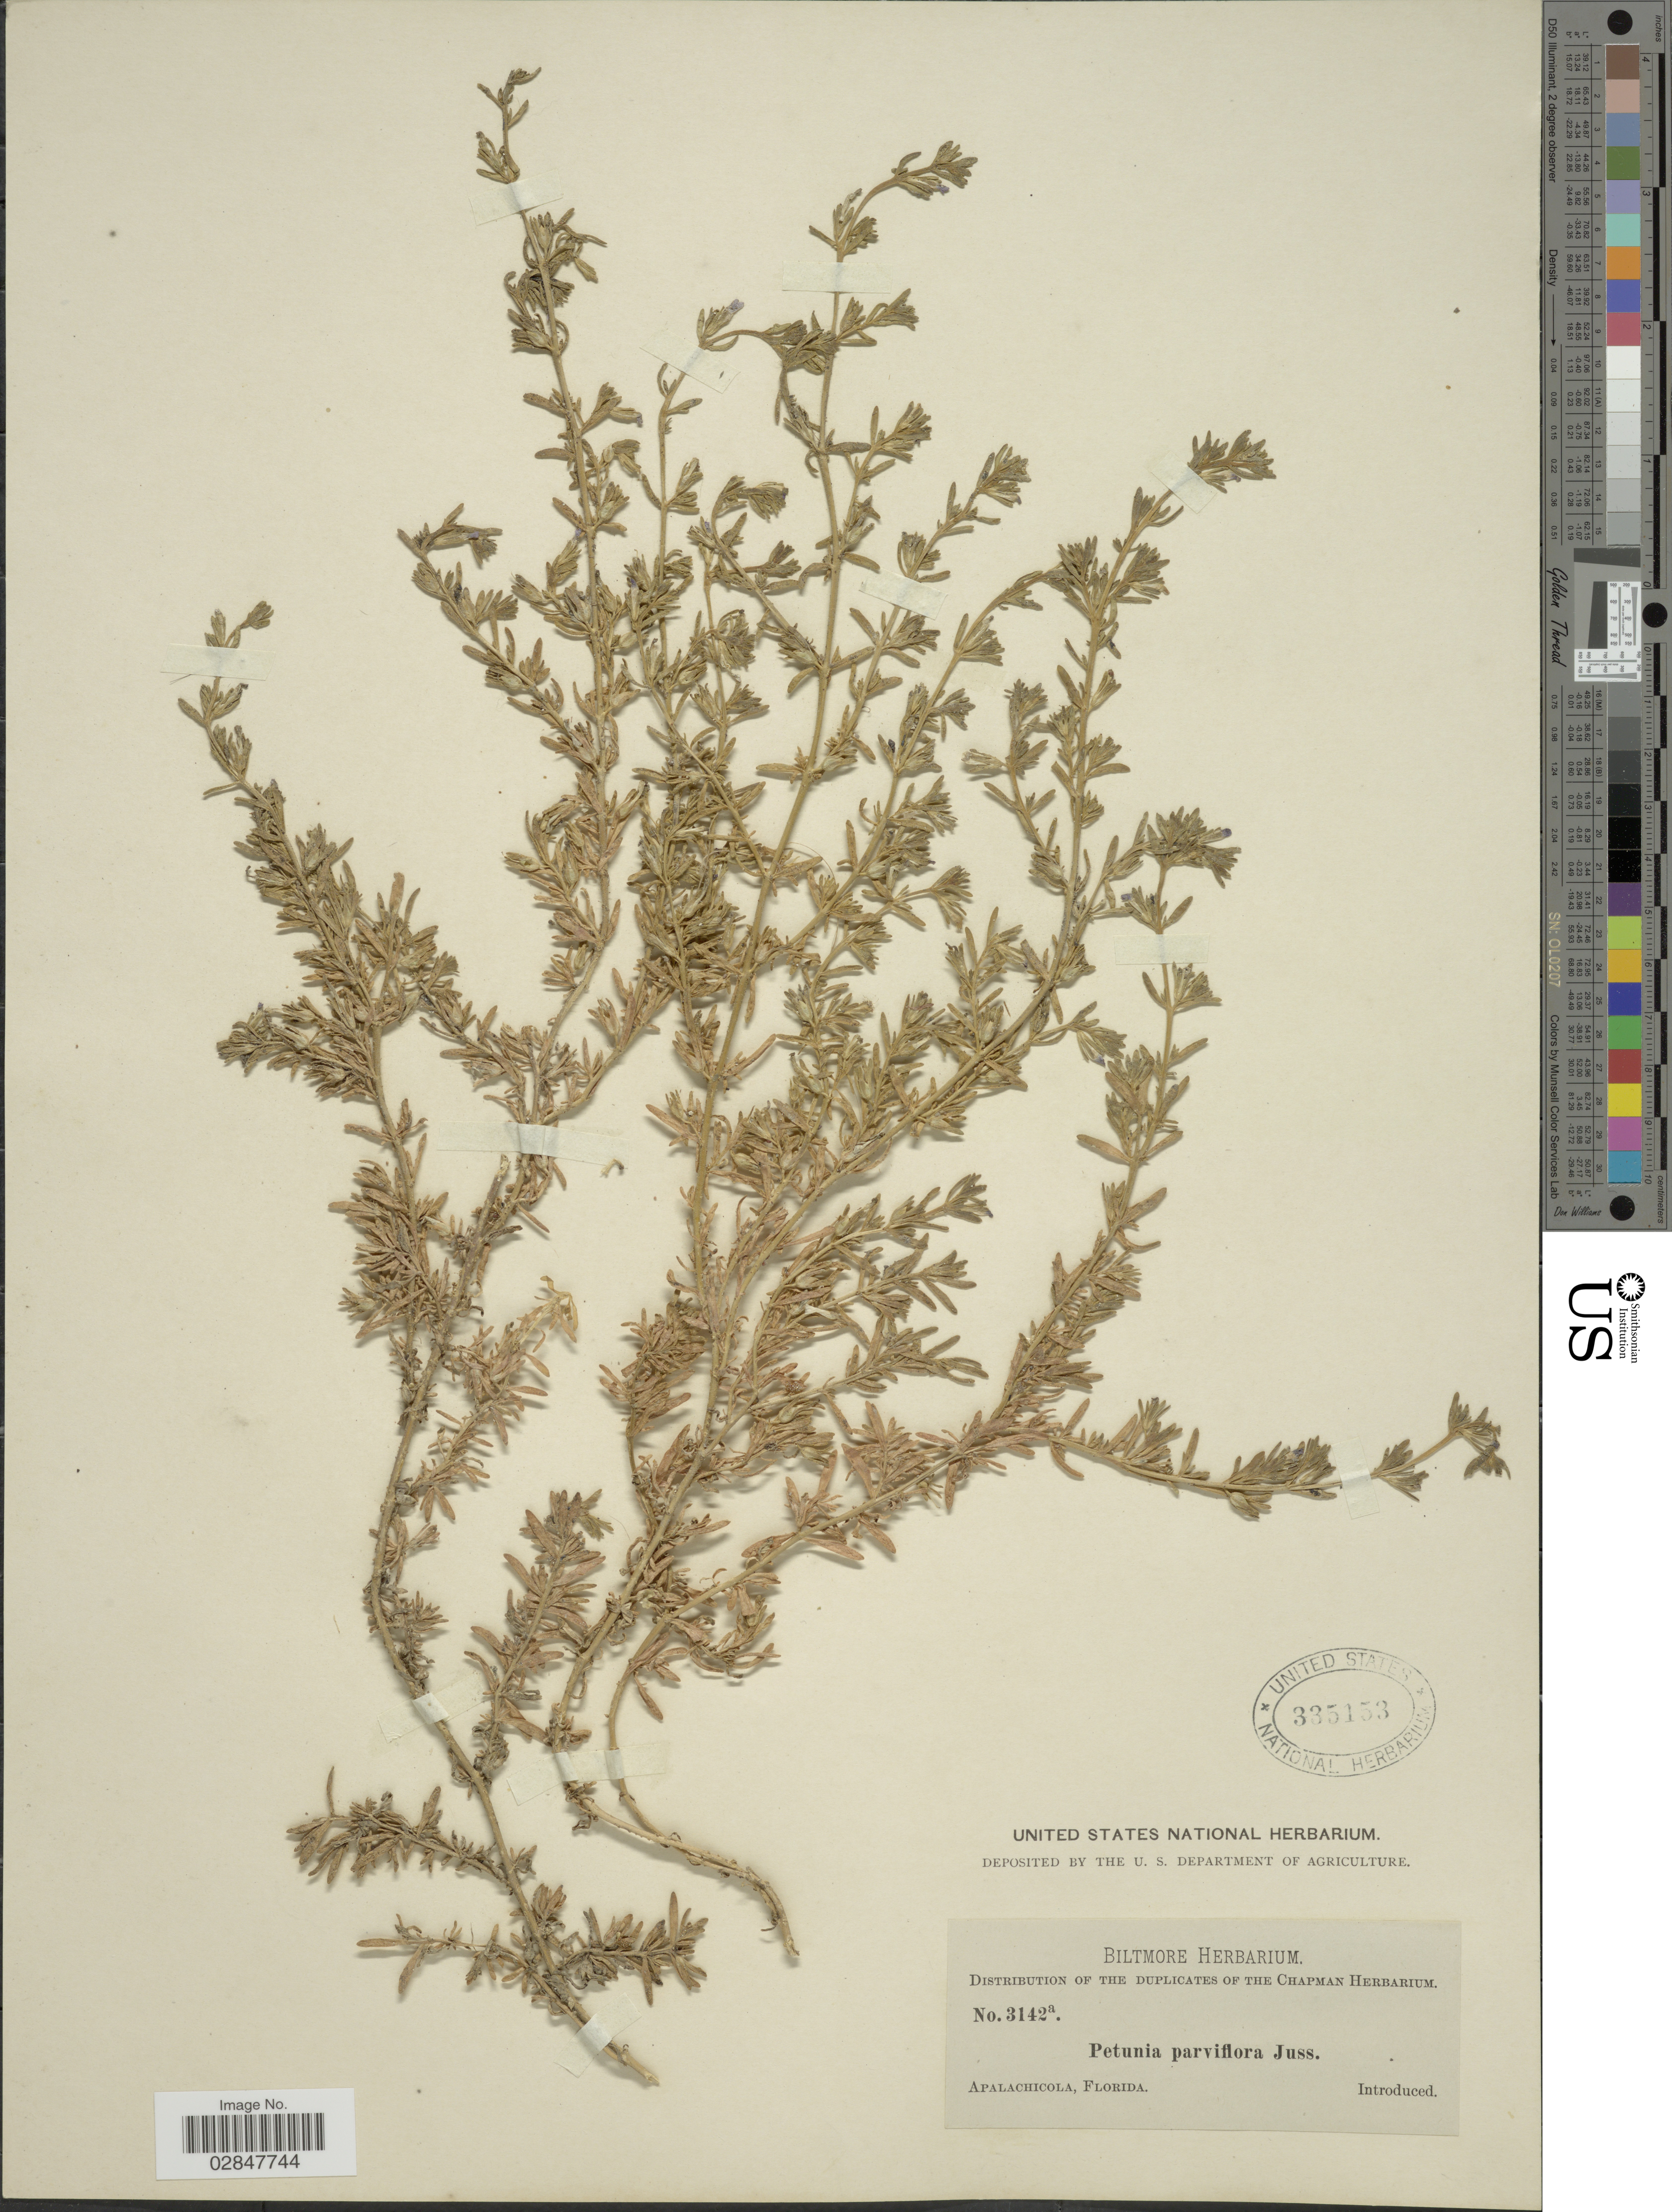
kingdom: Plantae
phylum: Tracheophyta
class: Magnoliopsida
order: Solanales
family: Solanaceae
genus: Petunia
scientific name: Petunia parviflora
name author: Juss.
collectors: ex herb. Biltmore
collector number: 3142a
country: United States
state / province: Florida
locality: Apalachicola.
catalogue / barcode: US 335153